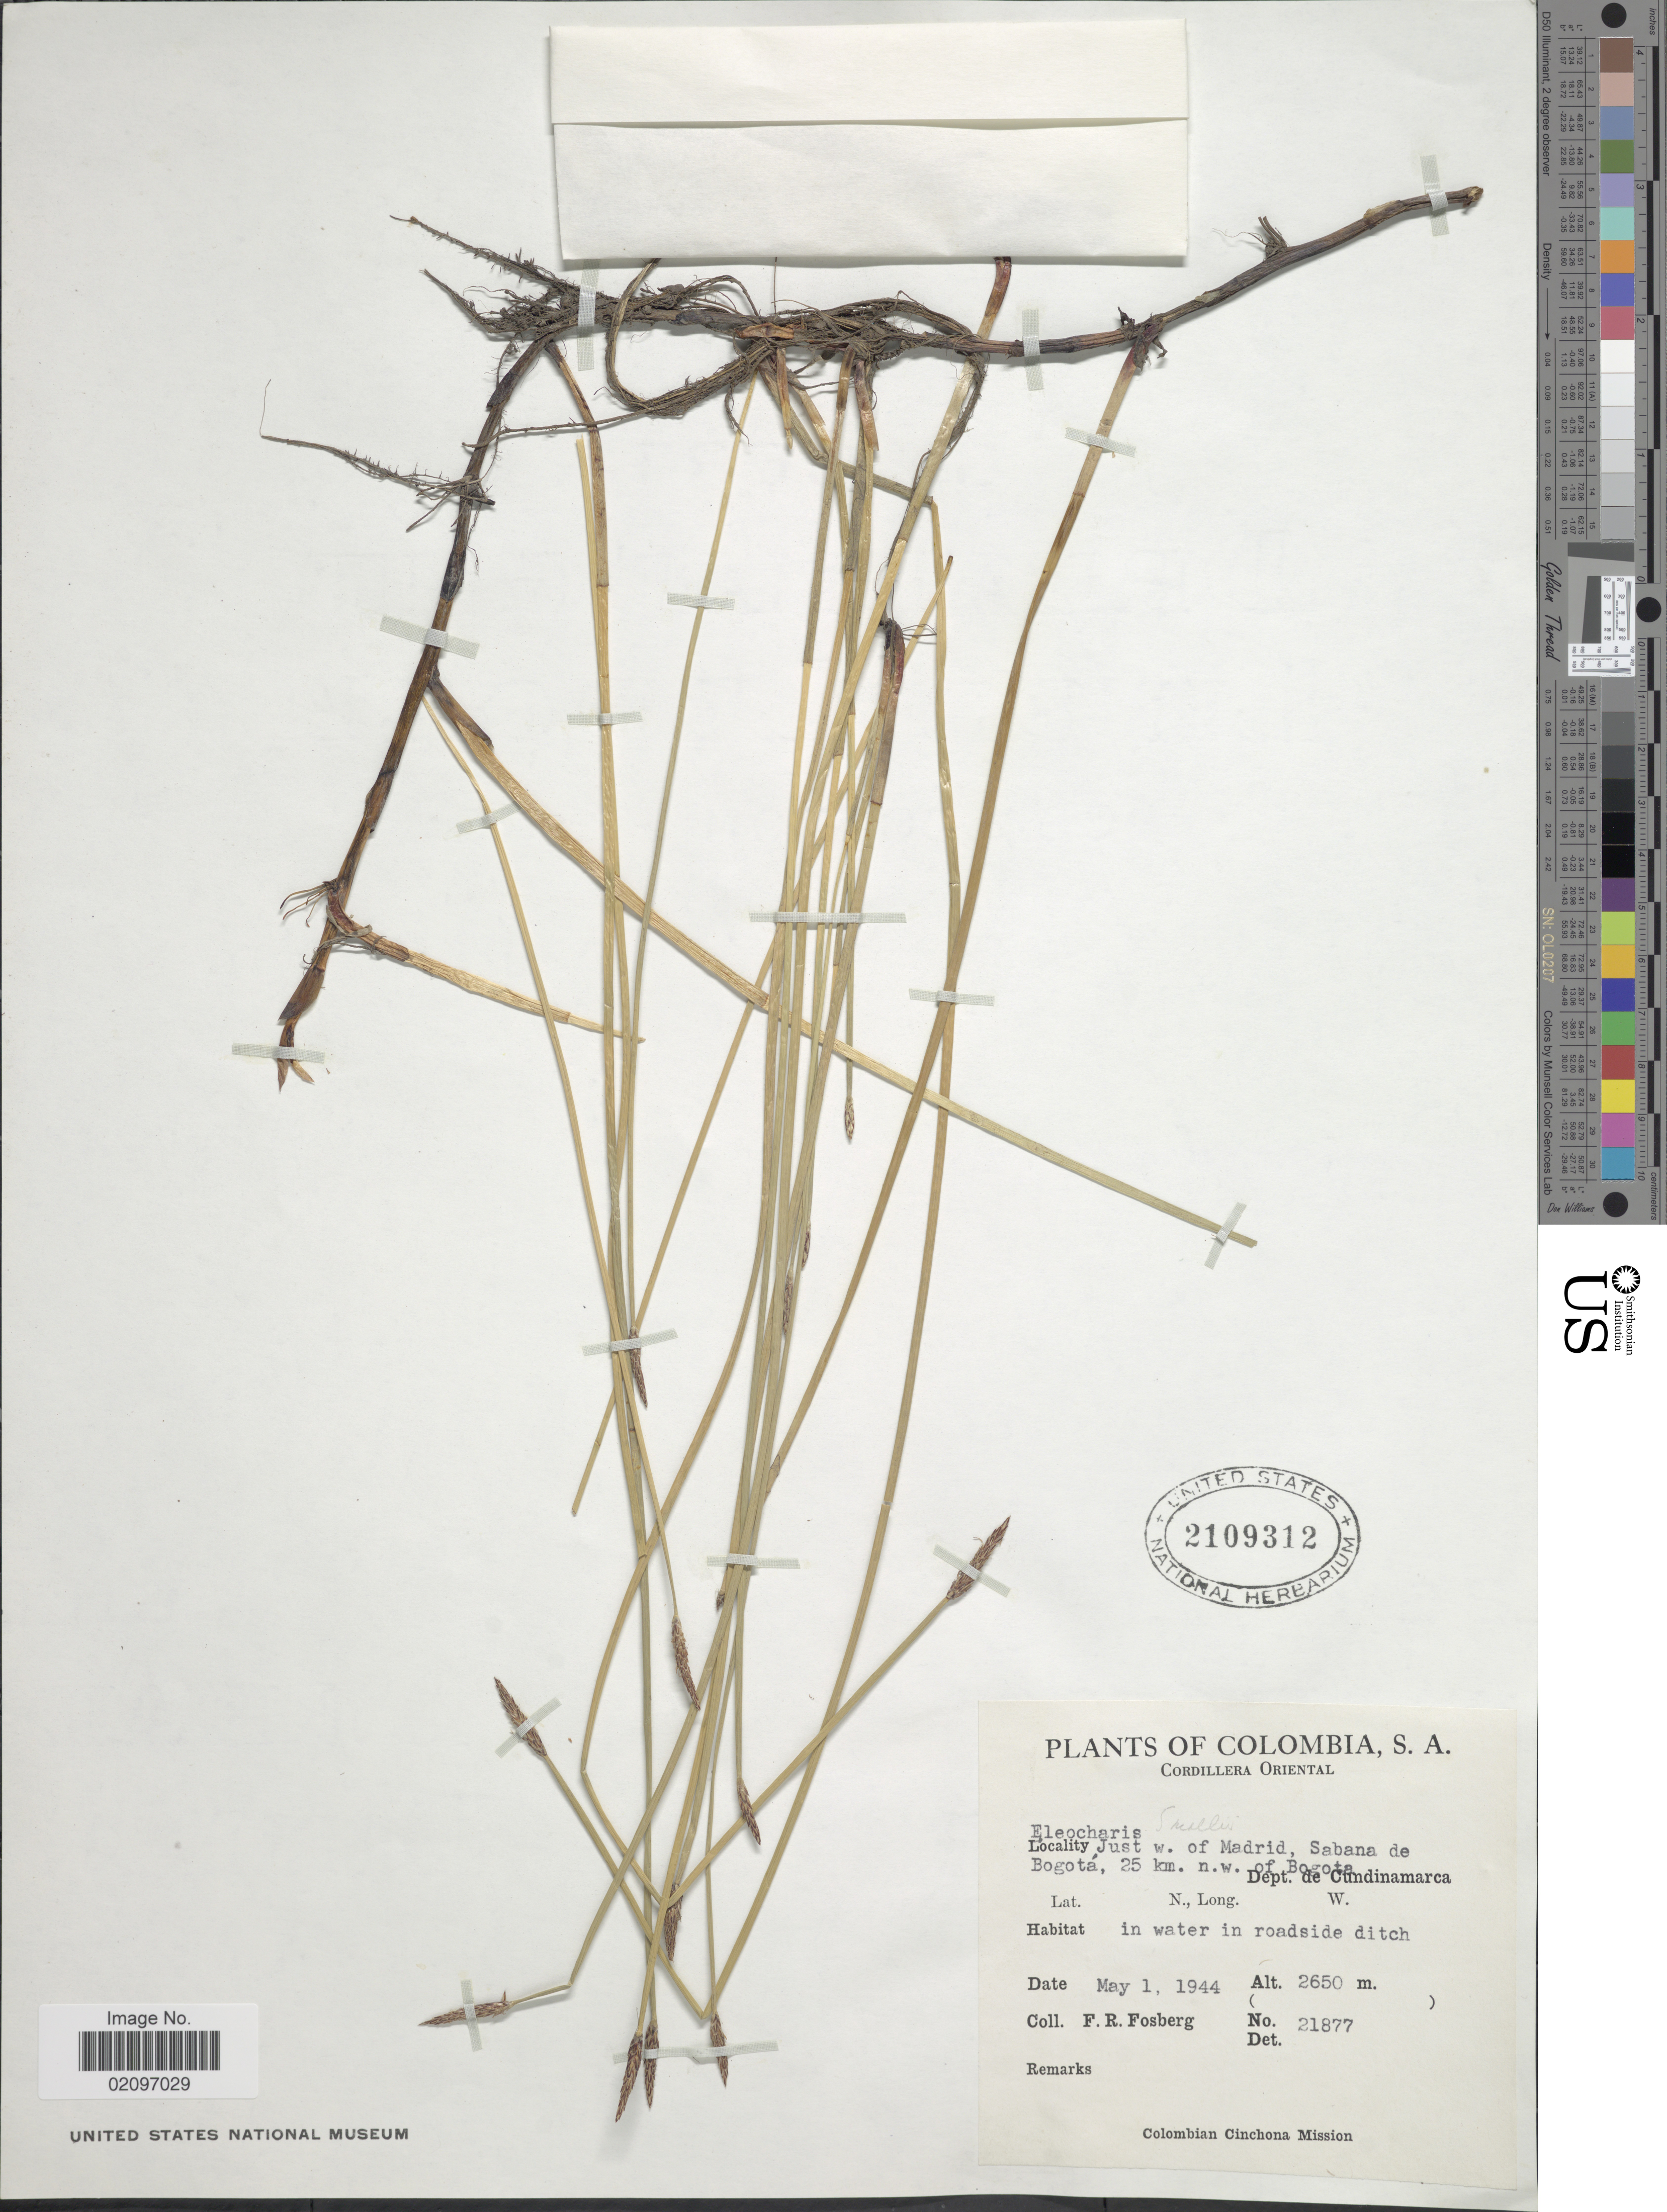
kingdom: Plantae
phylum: Tracheophyta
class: Liliopsida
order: Poales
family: Cyperaceae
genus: Eleocharis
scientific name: Eleocharis macrostachya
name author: Britton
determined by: Strong, Mark T., (BOT), Smithsonian Institution - National Museum of Natural History (UNITED STATES)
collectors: F. R. Fosberg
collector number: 21877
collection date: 1944-05-01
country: Colombia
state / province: Cundinamarca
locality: Colombia, S.A. Just w. of madrid, Sabana de Bogota, 25 km. n.w. of Bagota, Dept. de Cundinamarca.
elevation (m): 2650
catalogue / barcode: US 2109312